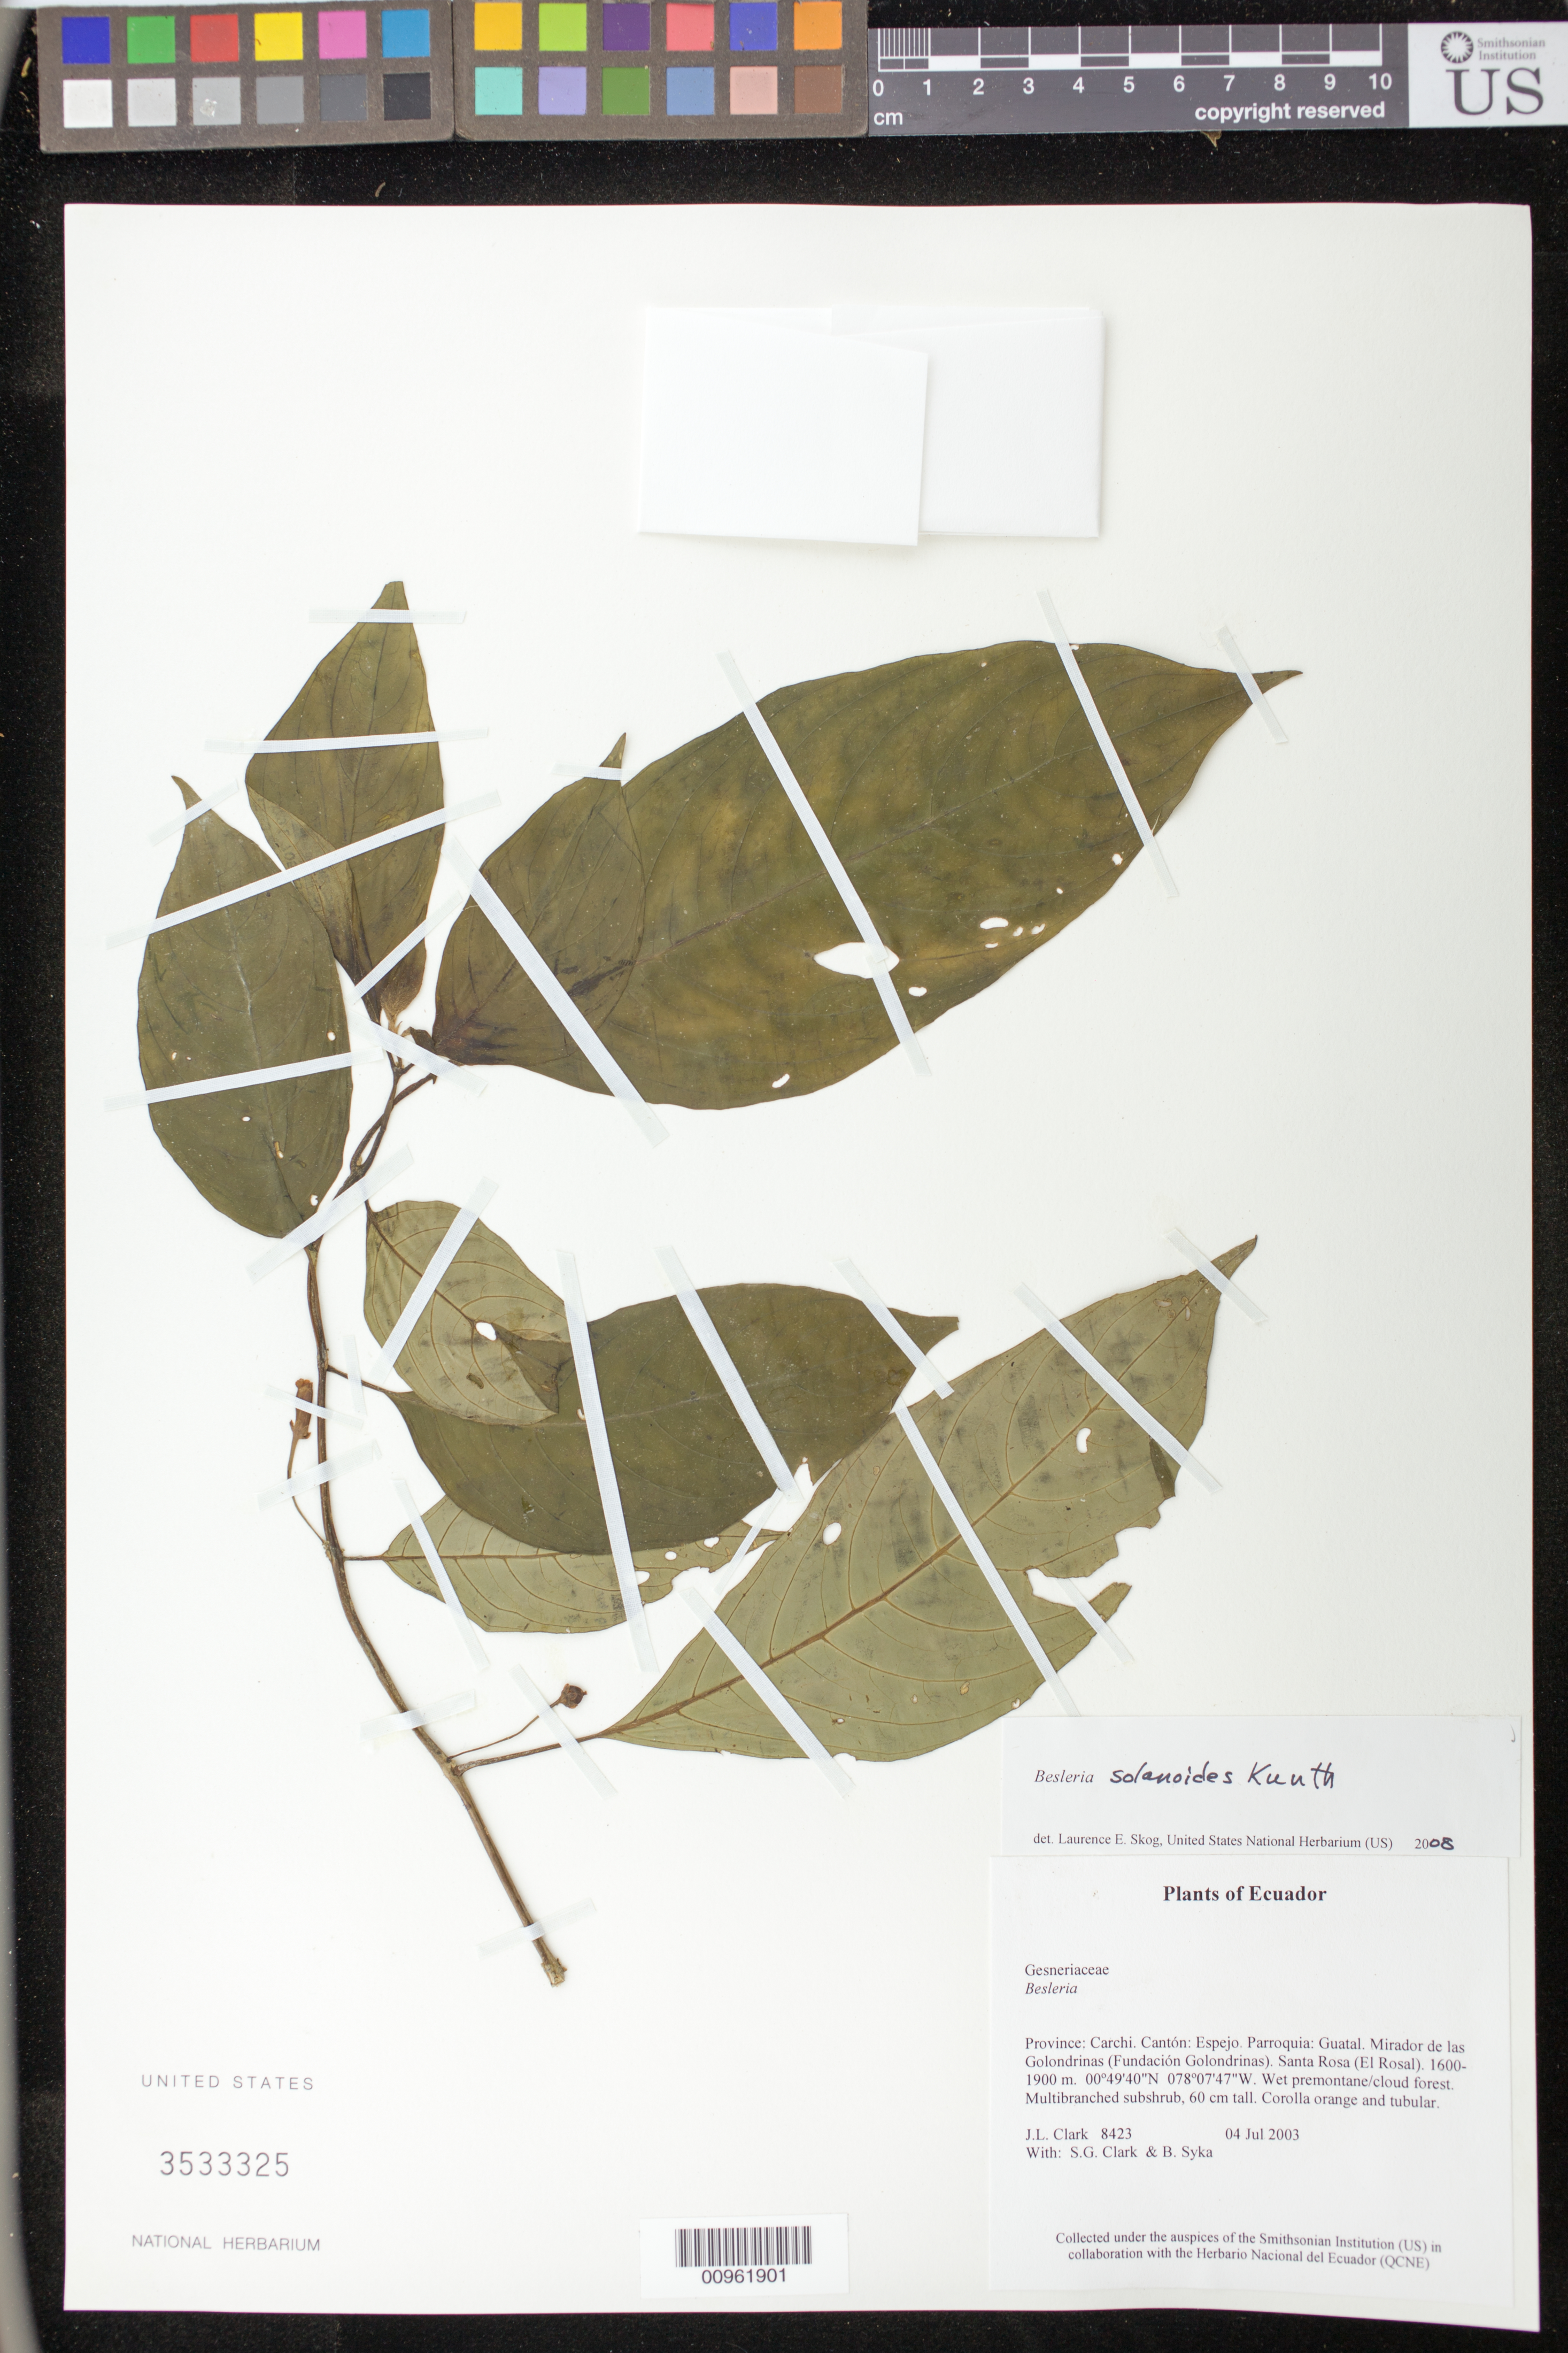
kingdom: Plantae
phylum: Tracheophyta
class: Magnoliopsida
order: Lamiales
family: Gesneriaceae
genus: Besleria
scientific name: Besleria solanoides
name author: Kunth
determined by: Skog, Laurence E.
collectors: J. L. Clark, S. G. Clark & B. Syka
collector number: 8423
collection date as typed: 04 Jul 2003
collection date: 2003-07-04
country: Ecuador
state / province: Carchi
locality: Espejo. Parroquia: Guatal. Mirador de las Golondrinas (Fundación Golondrinas). Santa Rosa (El Rosal).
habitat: Wet premontane/cloud forest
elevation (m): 1600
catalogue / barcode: US 3533325